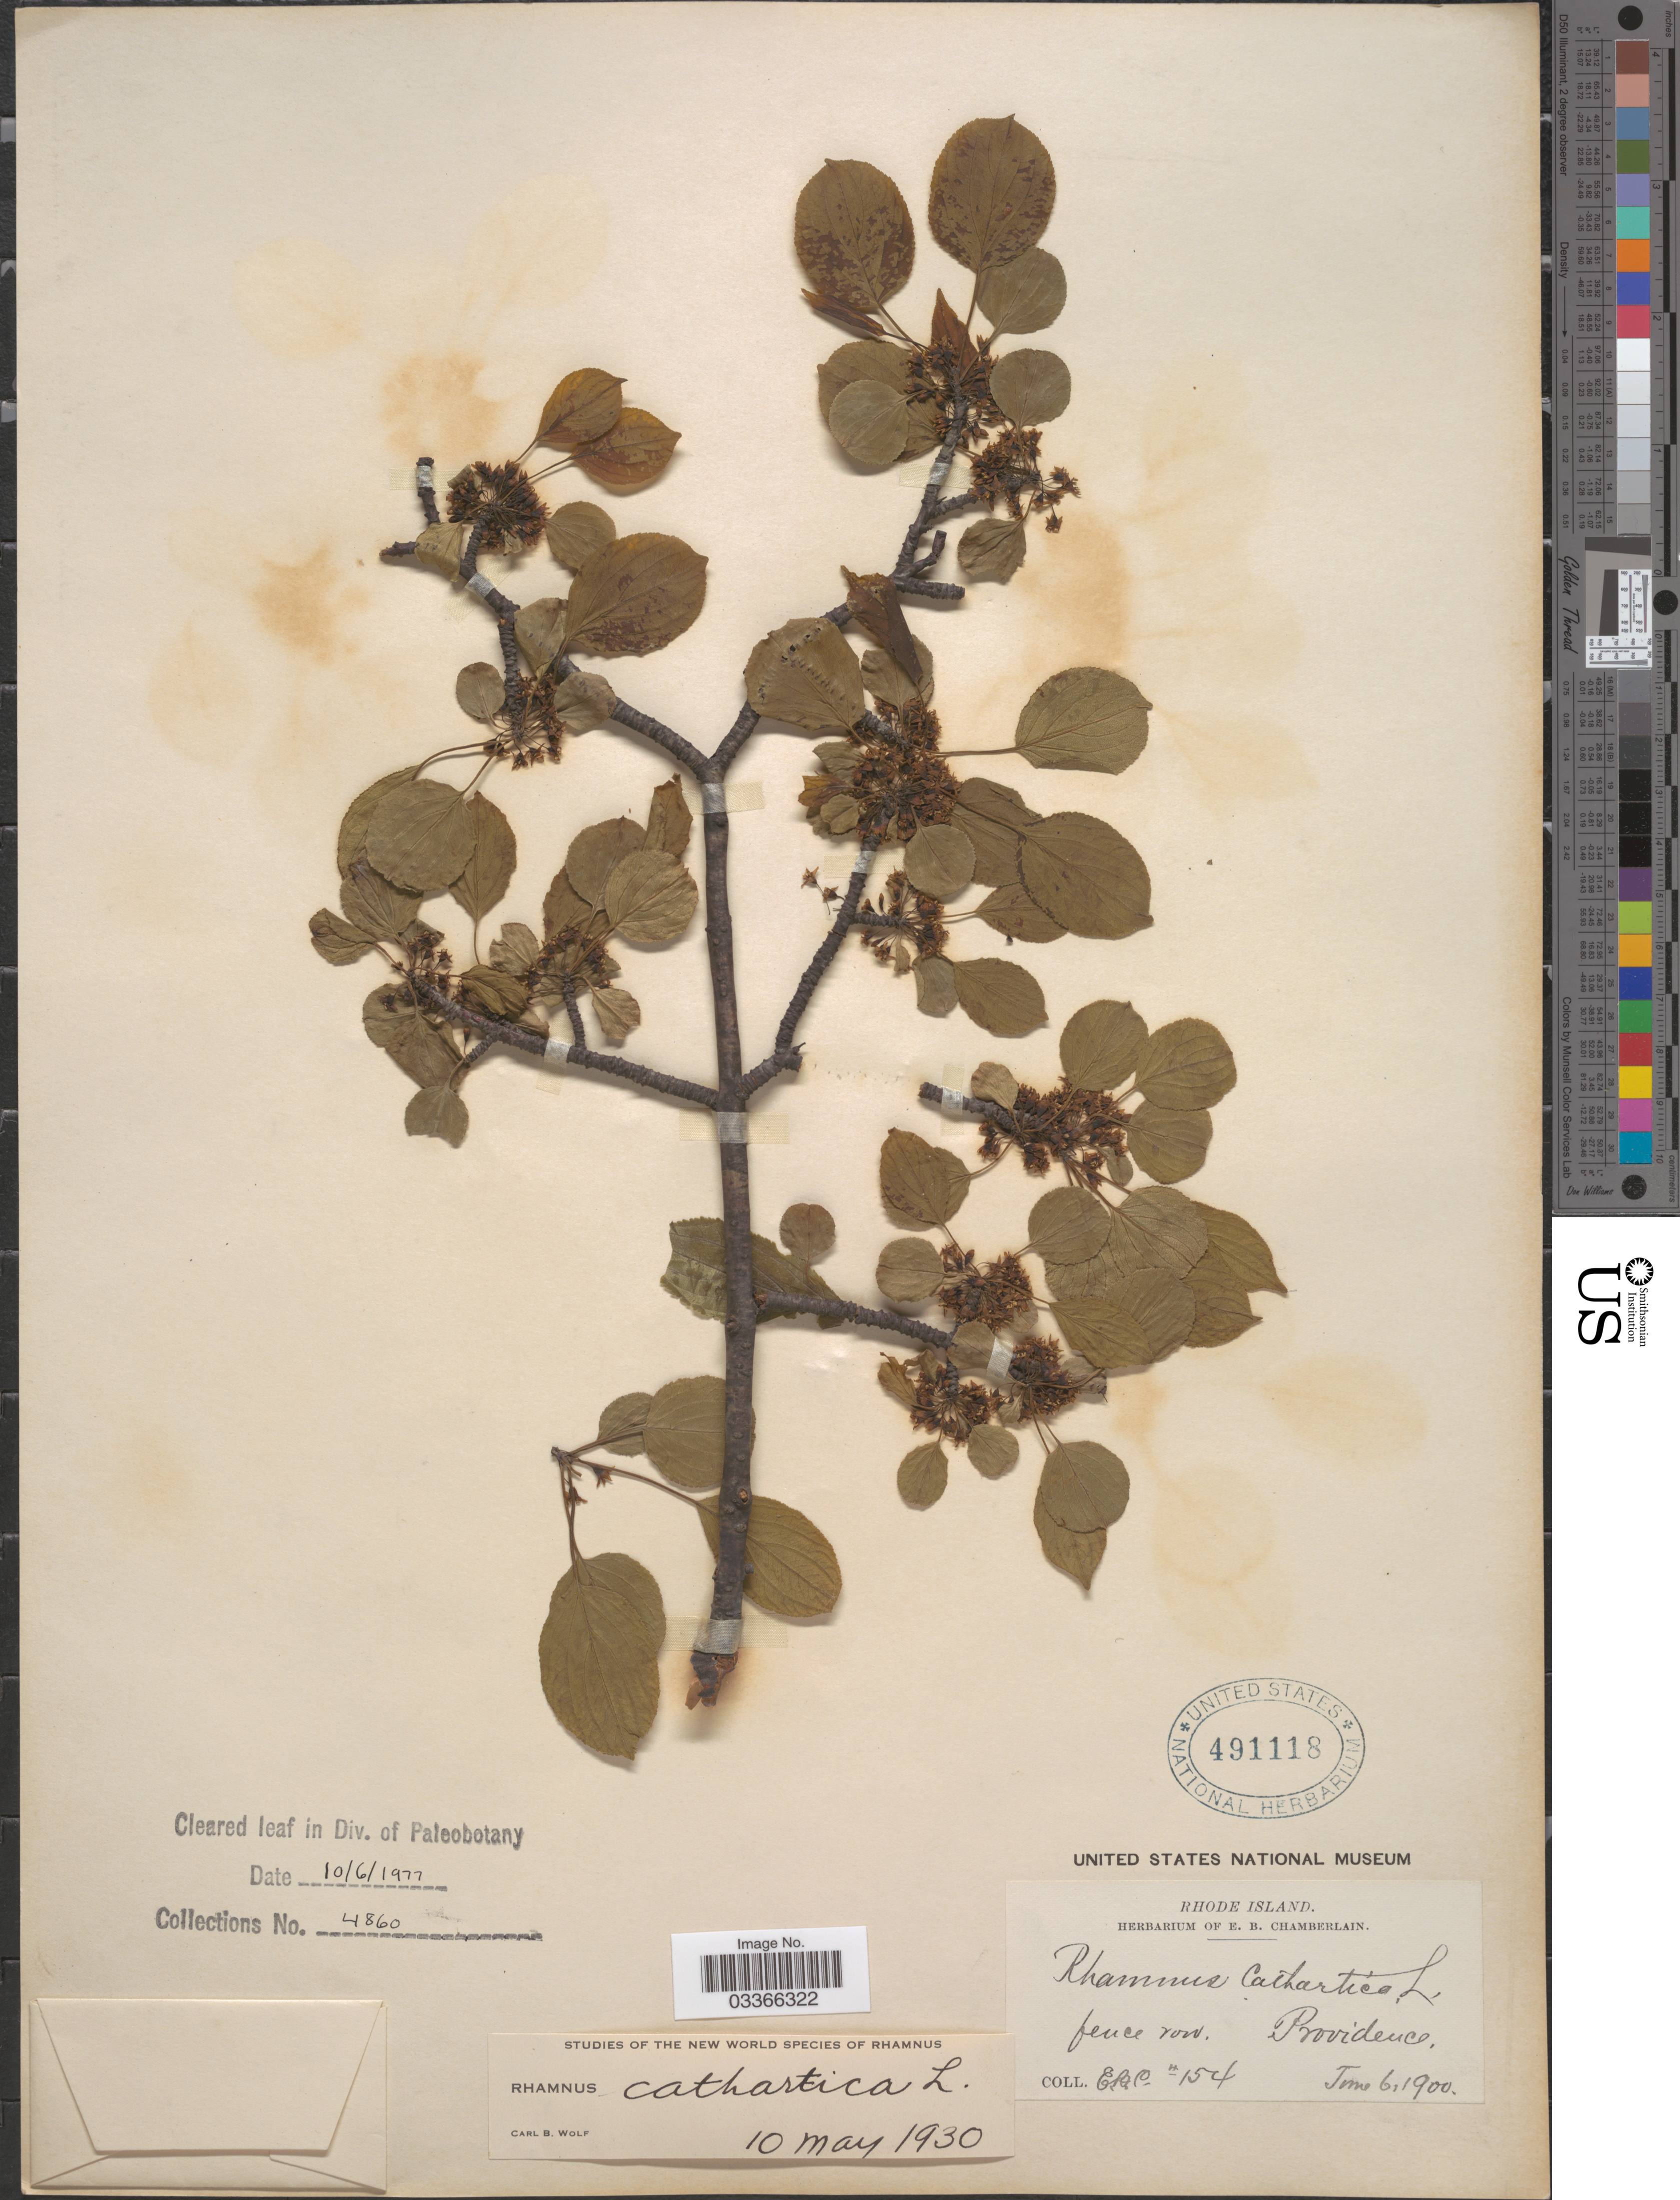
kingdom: Plantae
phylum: Tracheophyta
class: Magnoliopsida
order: Rosales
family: Rhamnaceae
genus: Rhamnus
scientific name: Rhamnus cathartica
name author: L.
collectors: E. Chamberlain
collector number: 154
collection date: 1900-06-06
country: United States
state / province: Rhode Island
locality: Providence.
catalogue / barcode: US 491118